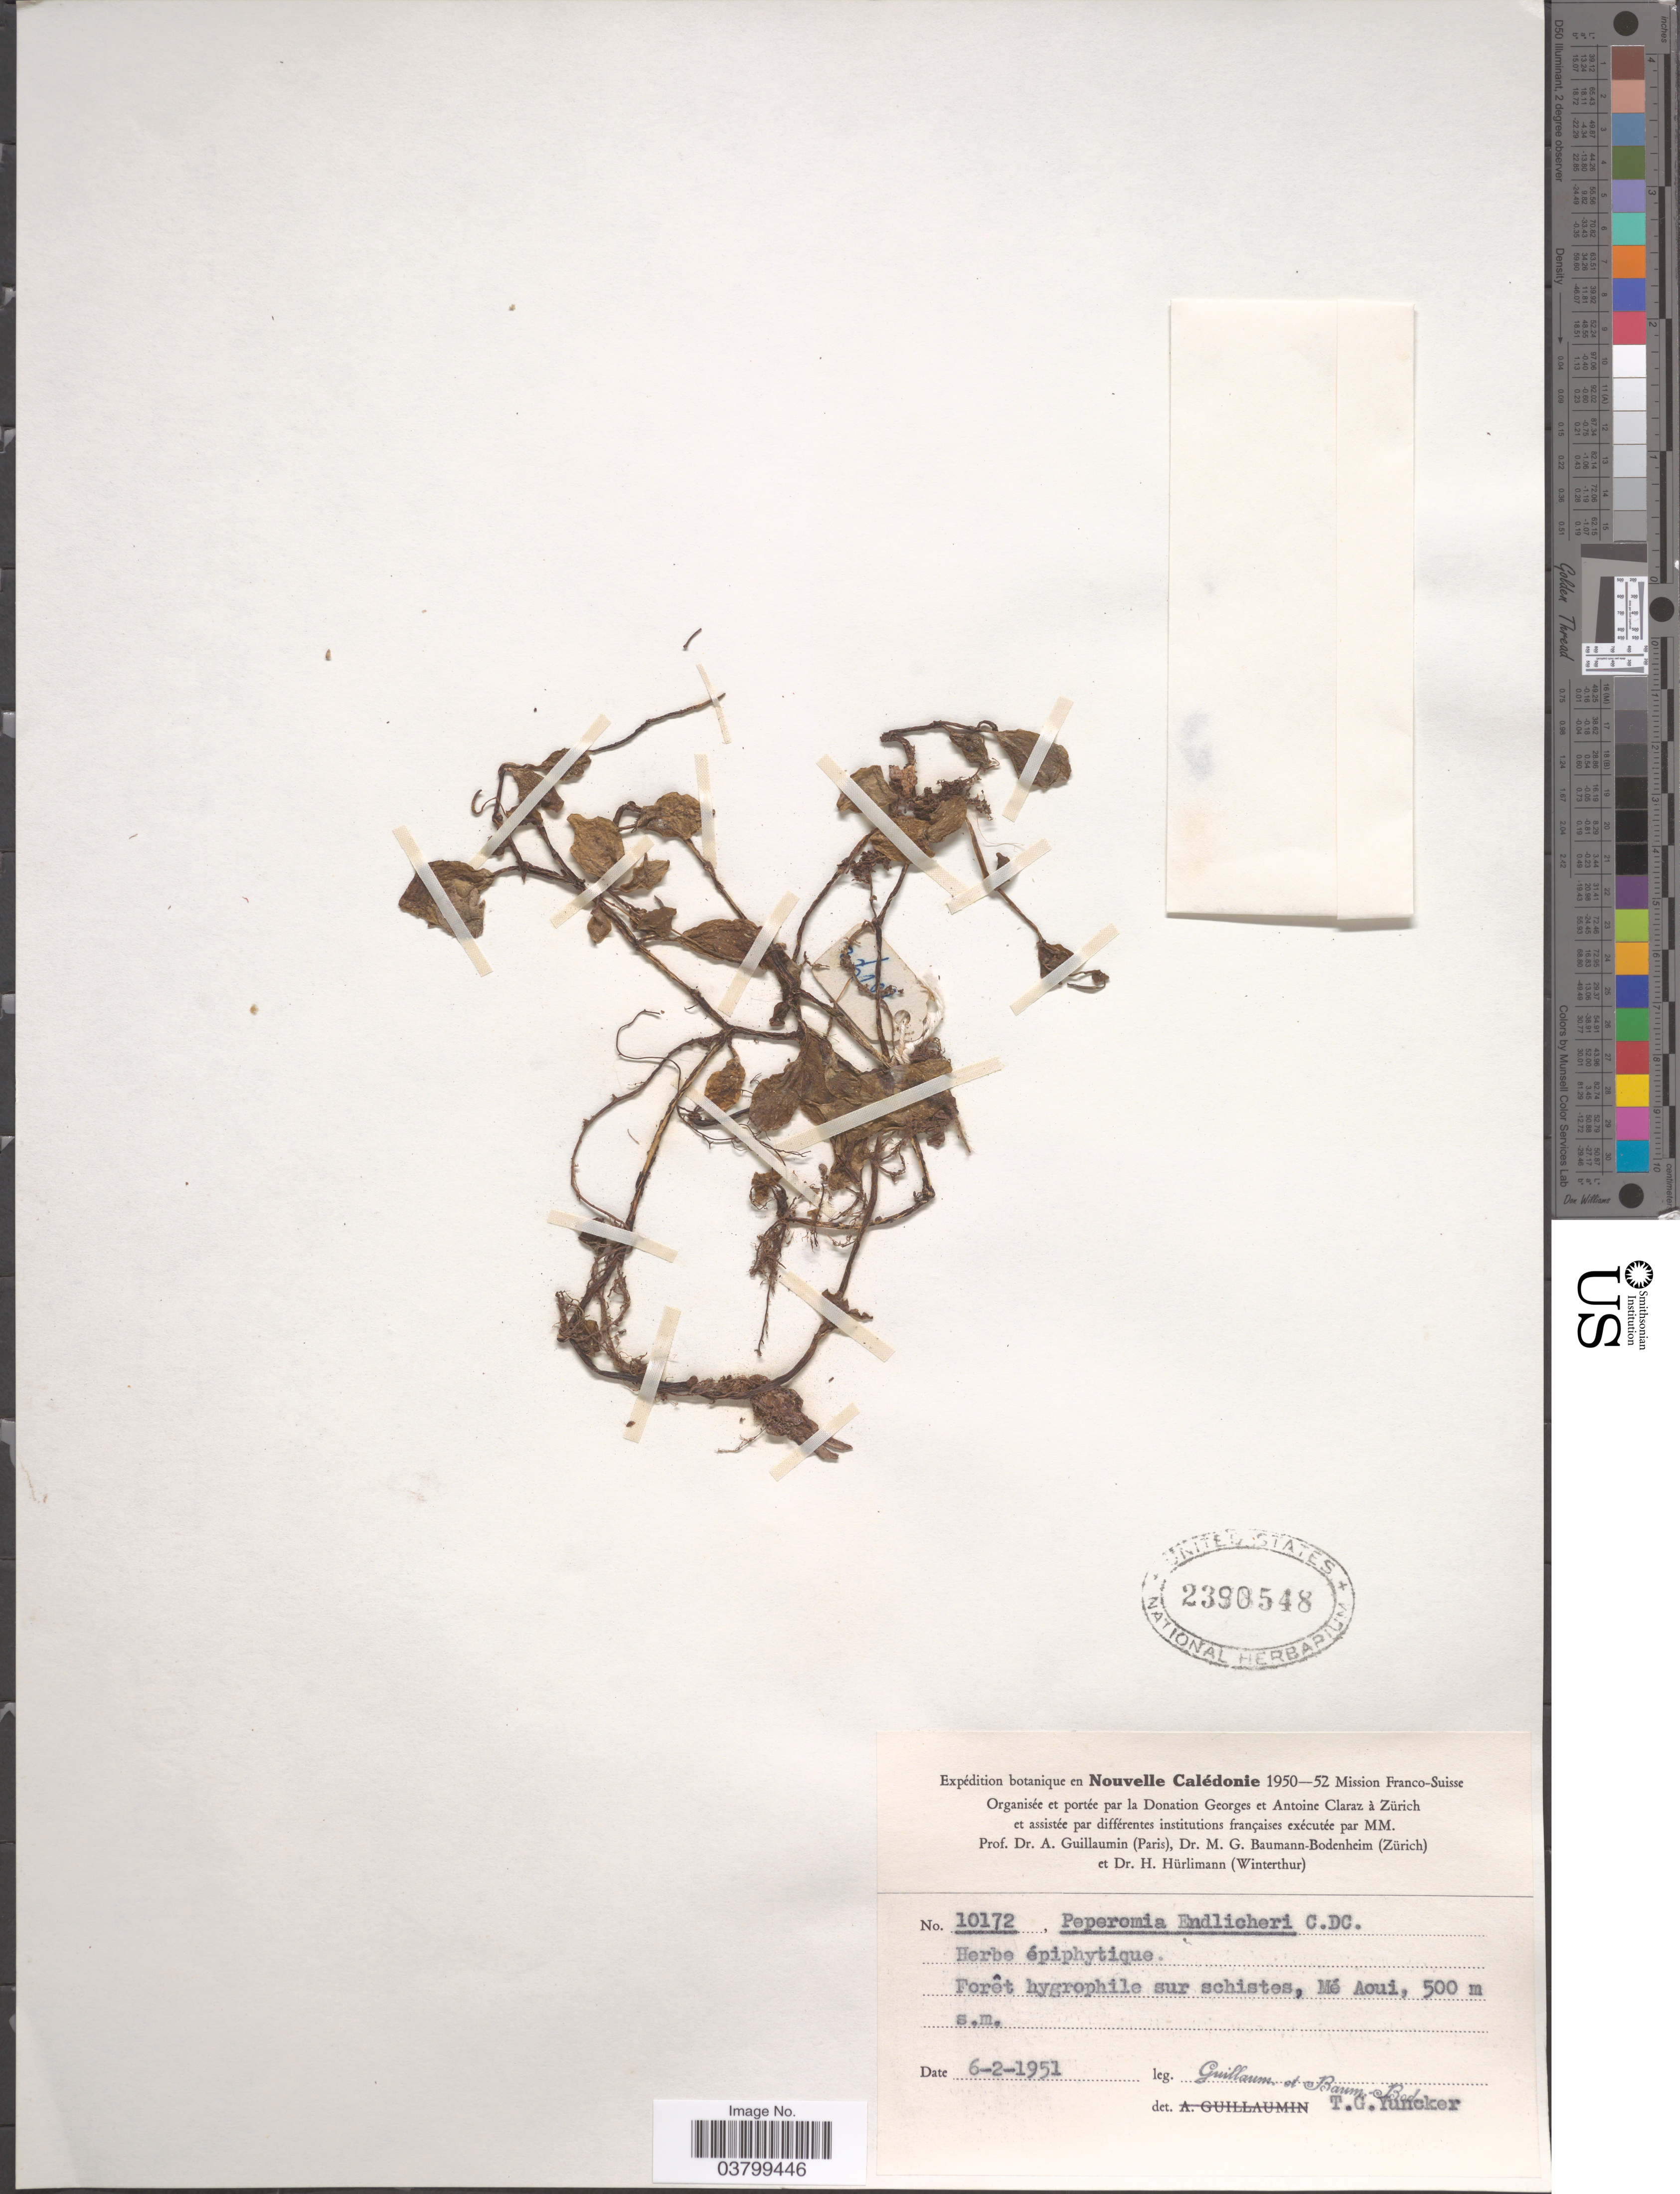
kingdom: Plantae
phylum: Tracheophyta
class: Magnoliopsida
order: Piperales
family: Piperaceae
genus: Peperomia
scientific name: Peperomia endlicheri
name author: Miq.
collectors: A. Guillaumin & M. G. Baumann-Bodenheim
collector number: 10172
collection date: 1951-02-06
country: New Caledonia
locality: Nouvelle Calédonie: Forêt hygrophile sur schistes, Mé Aoui.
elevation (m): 500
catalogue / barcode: US 2390548